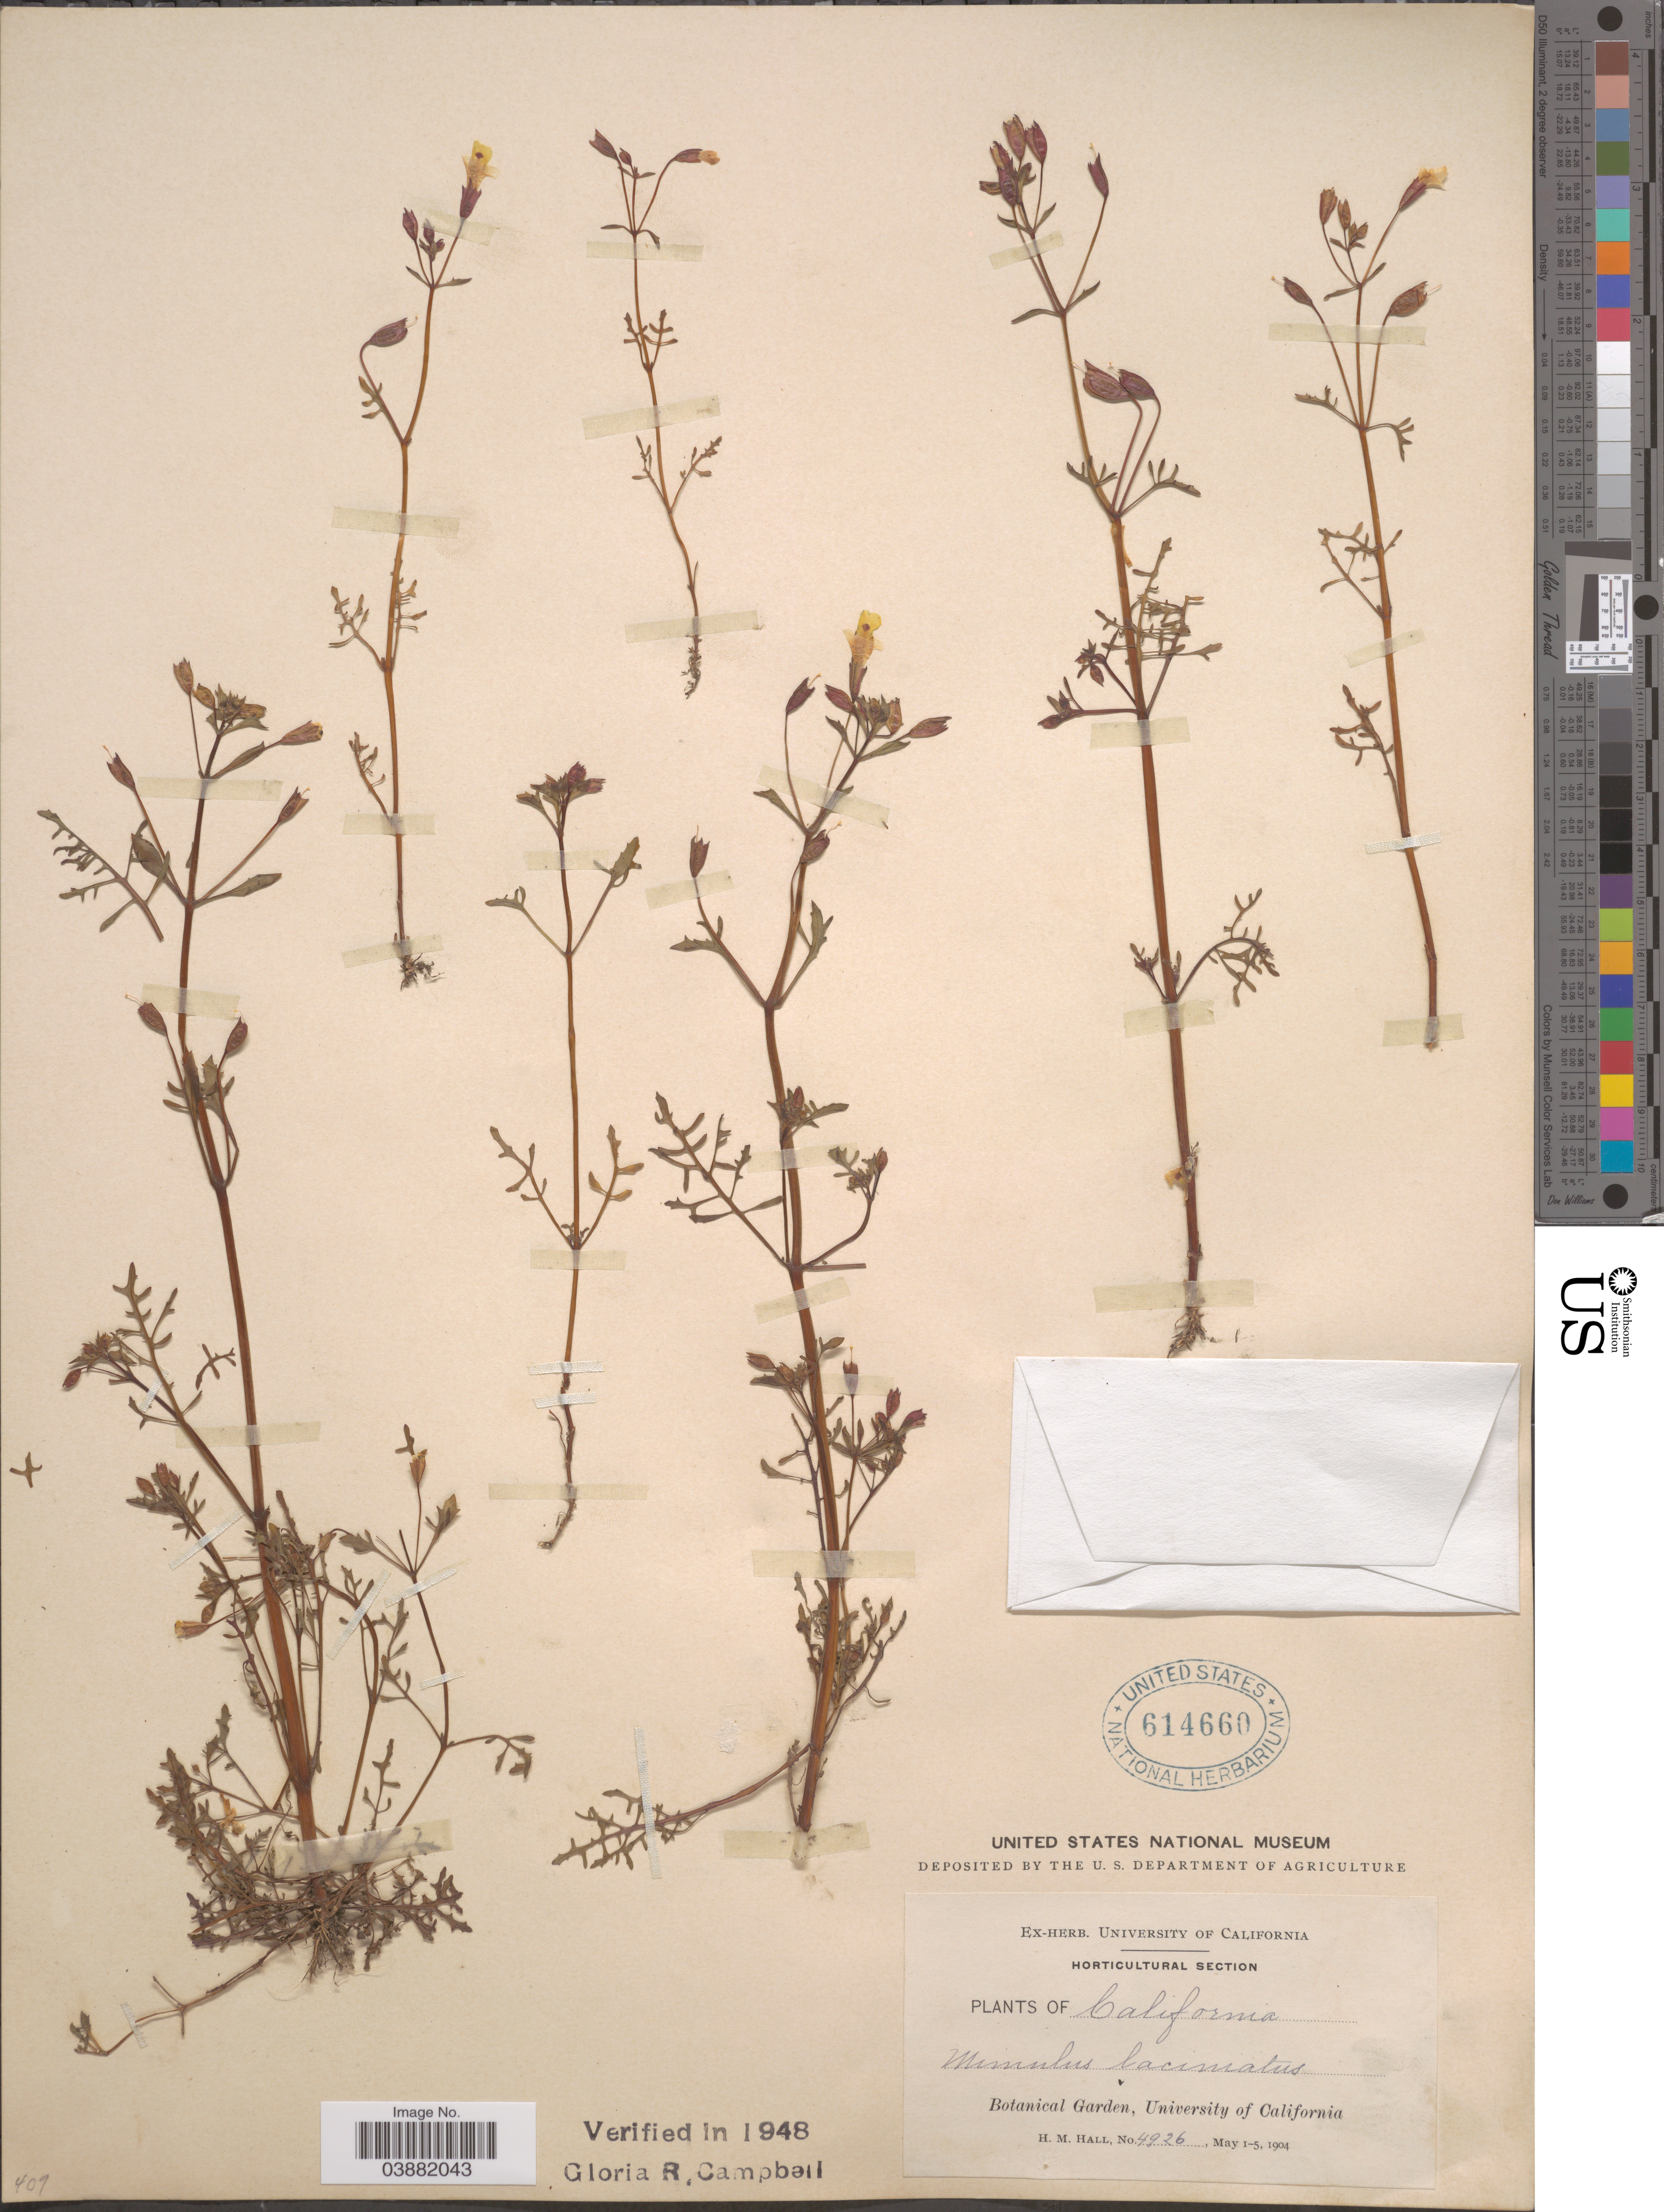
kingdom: Plantae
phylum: Tracheophyta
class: Magnoliopsida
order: Lamiales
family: Phrymaceae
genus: Mimulus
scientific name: Mimulus laciniatus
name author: A. Gray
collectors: H. M. Hall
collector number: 4926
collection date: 1904-05-01/1904-05-05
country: United States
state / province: California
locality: Horticultural Section. Botanical Garden, University of California.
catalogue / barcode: US 614660